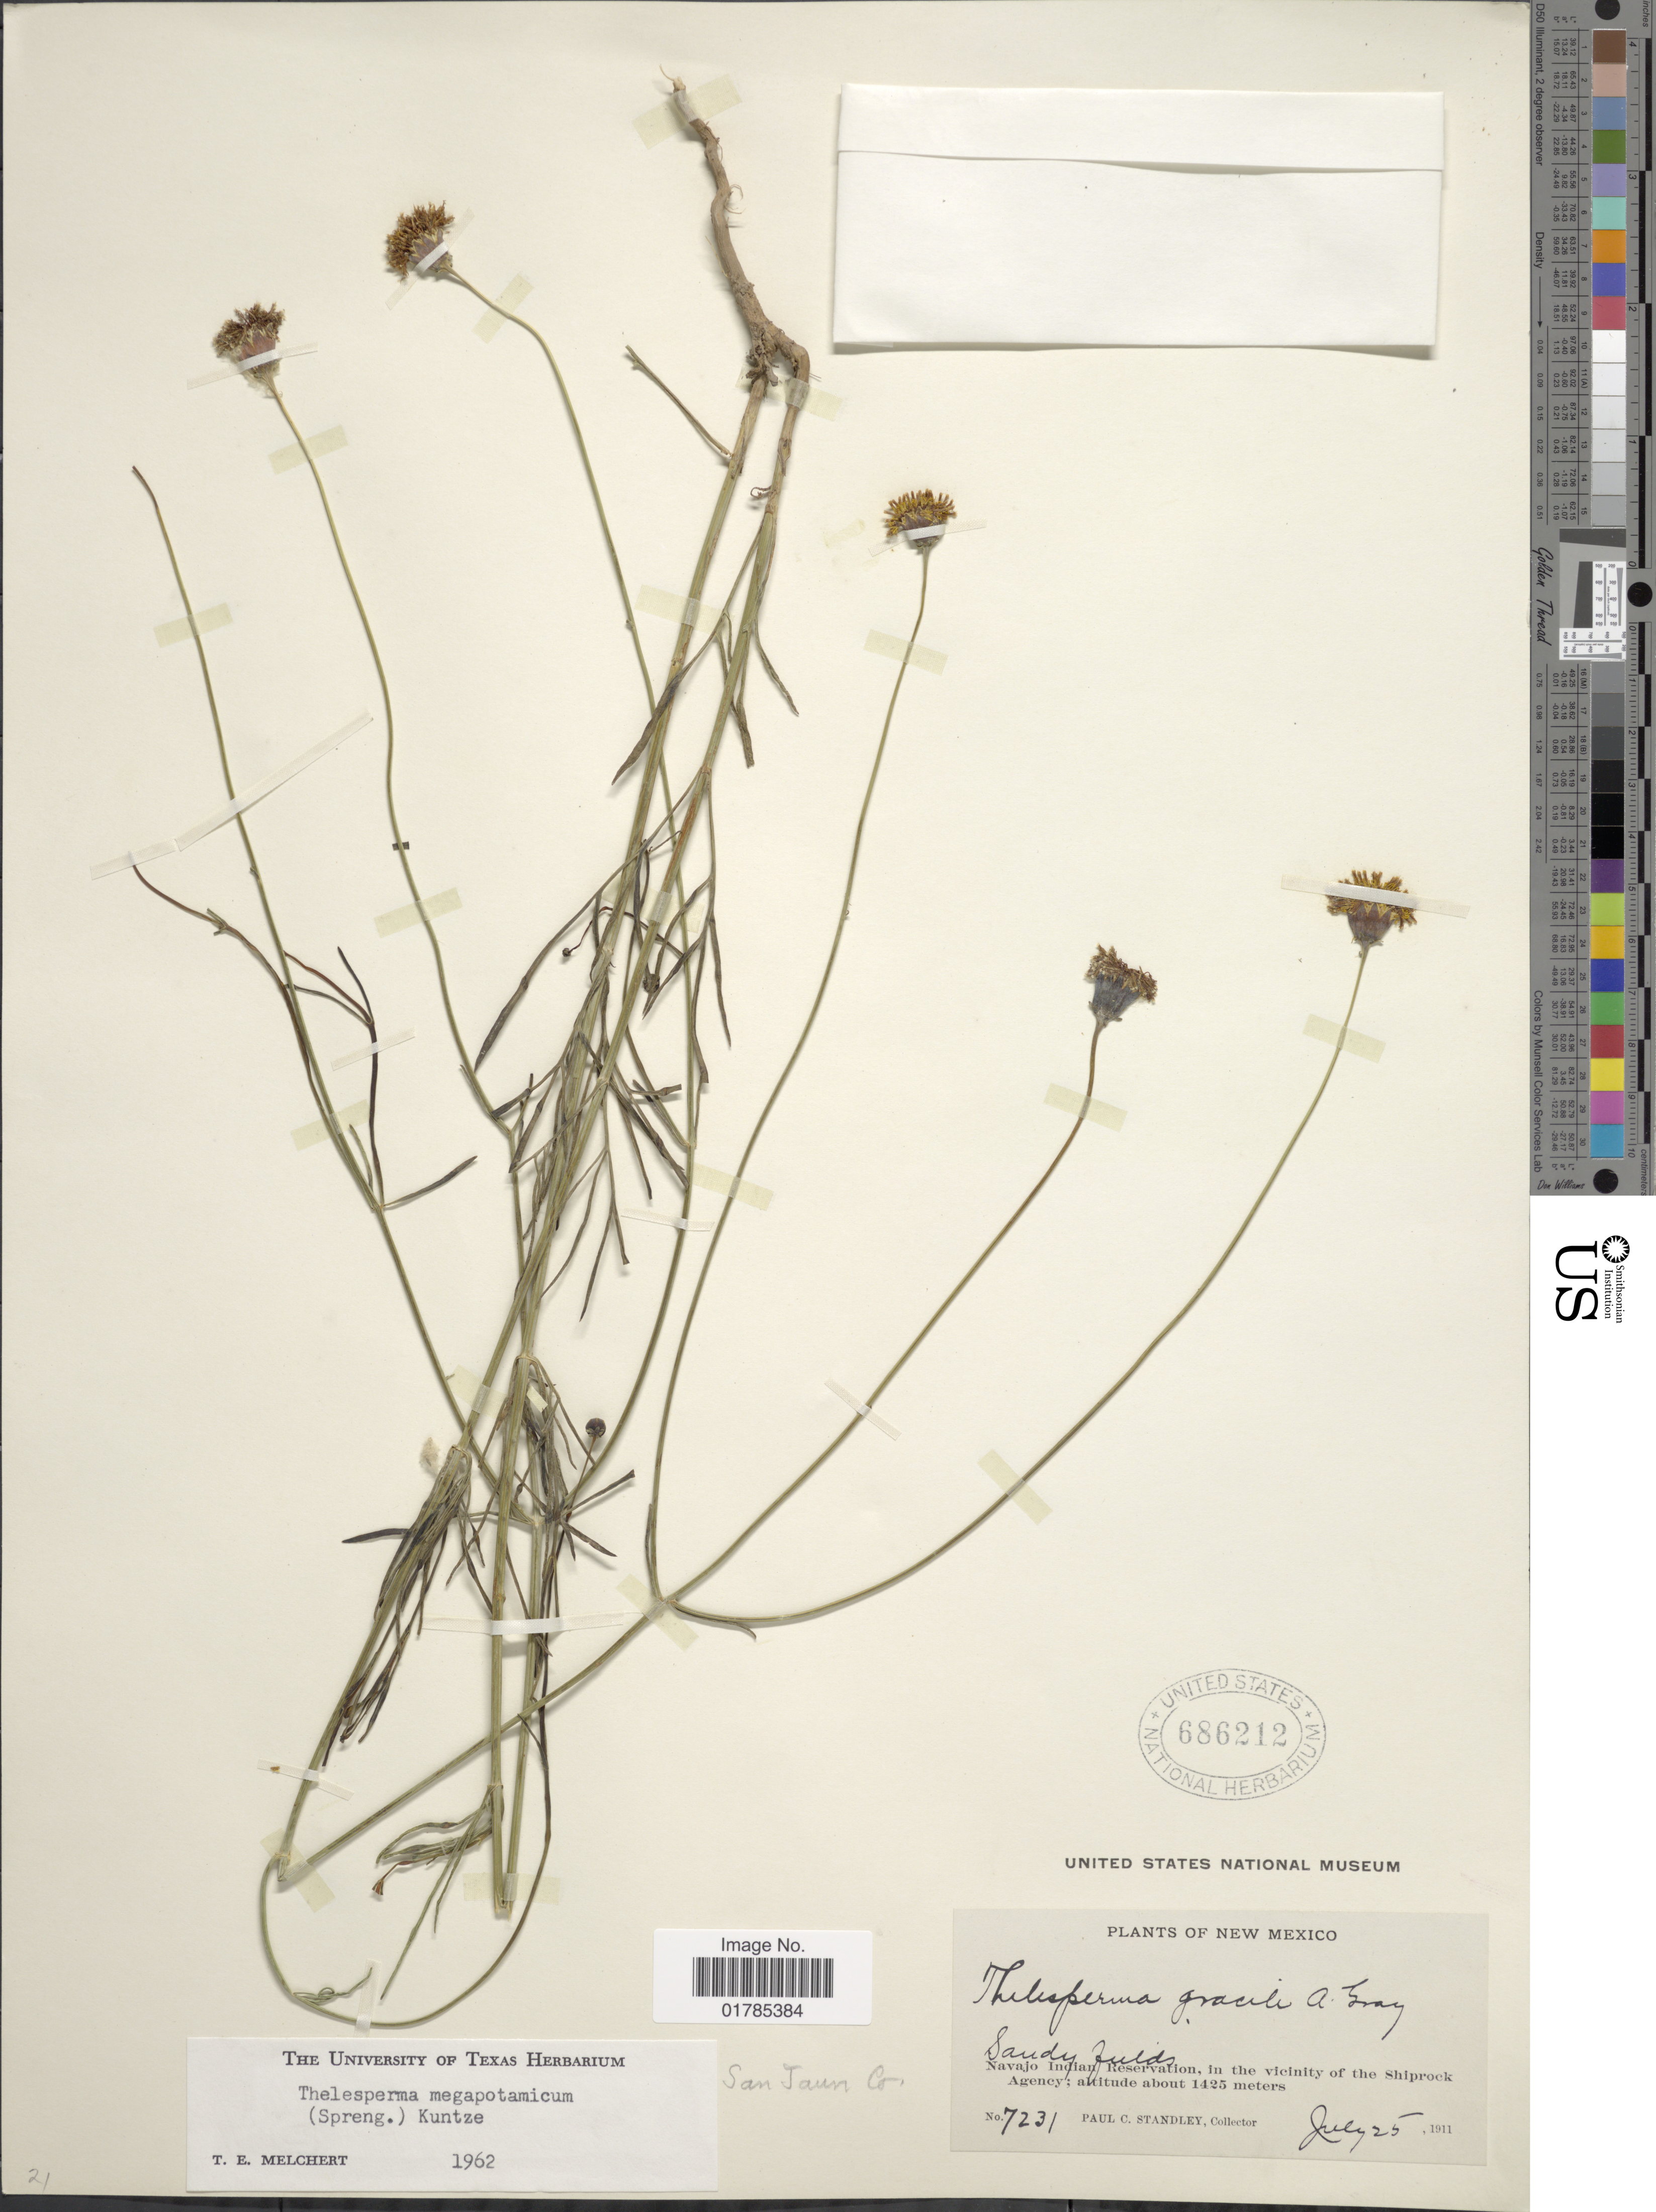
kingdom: Plantae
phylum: Tracheophyta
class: Magnoliopsida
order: Asterales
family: Asteraceae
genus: Thelesperma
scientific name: Thelesperma megapotamicum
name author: (Spreng.) Herter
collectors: P. C. Standley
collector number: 7231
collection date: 1911-07-25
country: United States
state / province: New Mexico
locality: Navajo Indian Reservation, in the Shiprock Agency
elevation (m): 1425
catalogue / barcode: US 686212